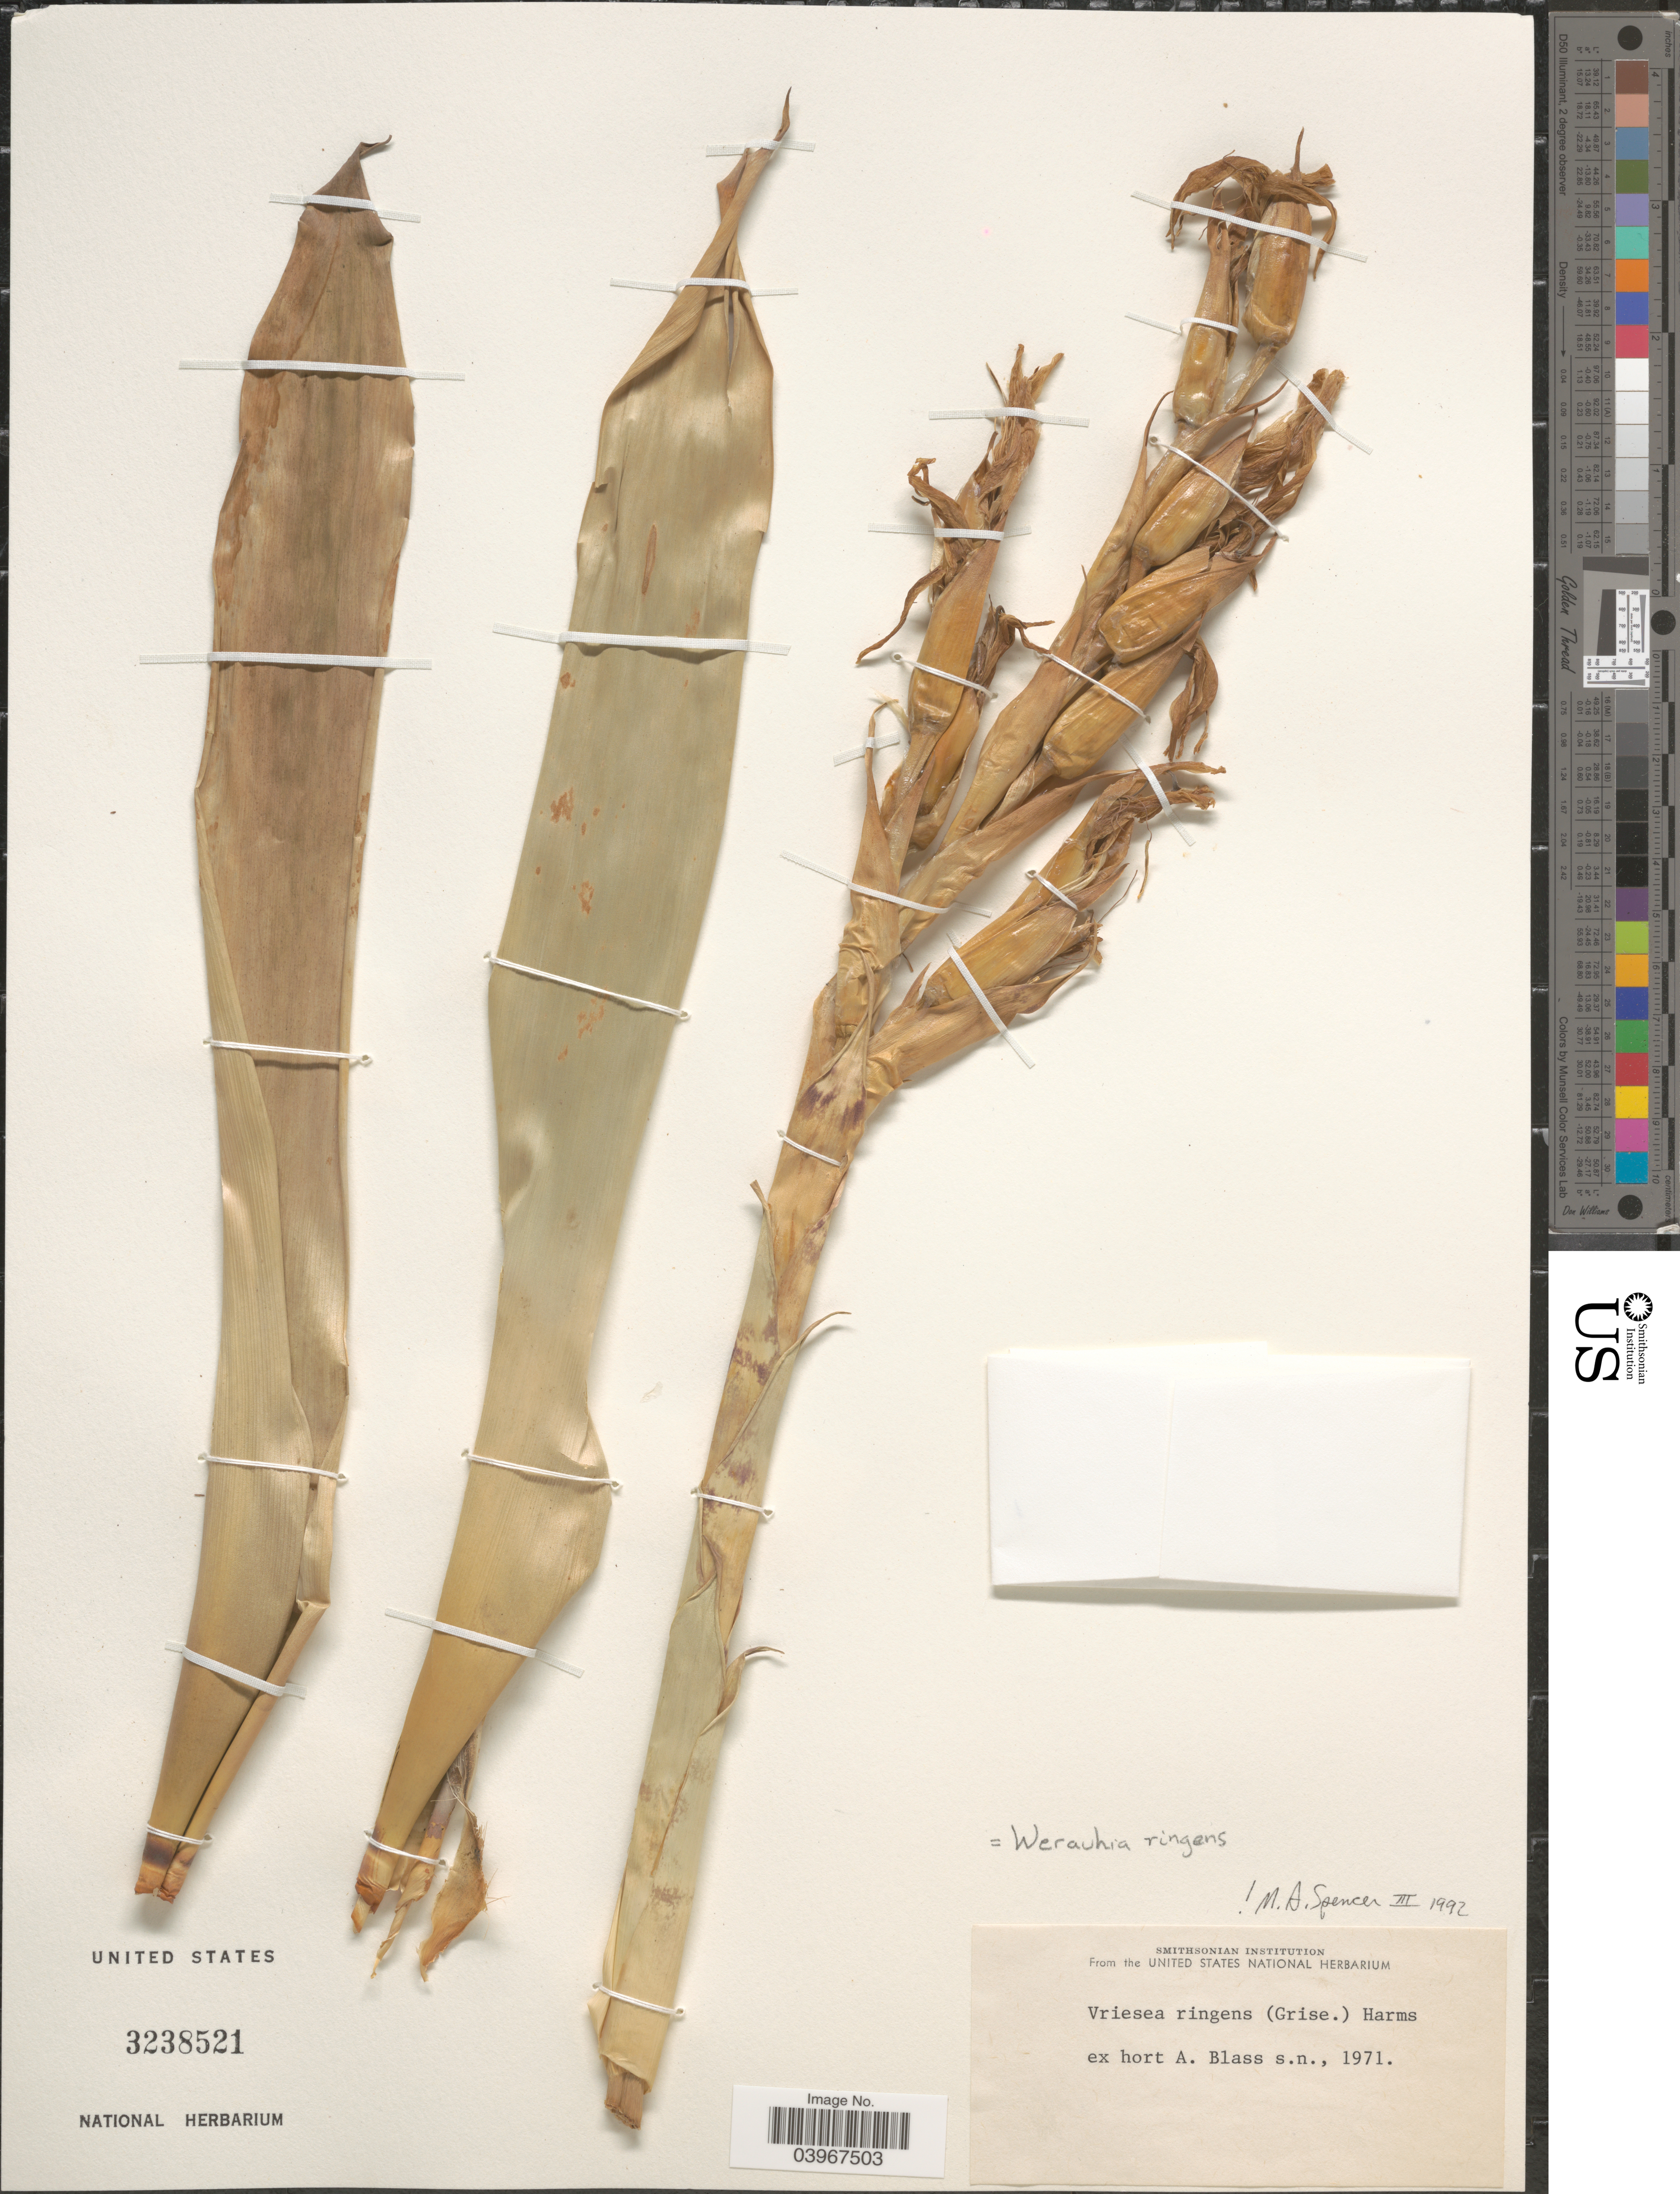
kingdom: Plantae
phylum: Tracheophyta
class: Liliopsida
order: Poales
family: Bromeliaceae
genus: Werauhia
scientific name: Werauhia ringens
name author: (Griseb.) J.R. Grant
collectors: A. Blass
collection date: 1971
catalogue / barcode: US 3238521